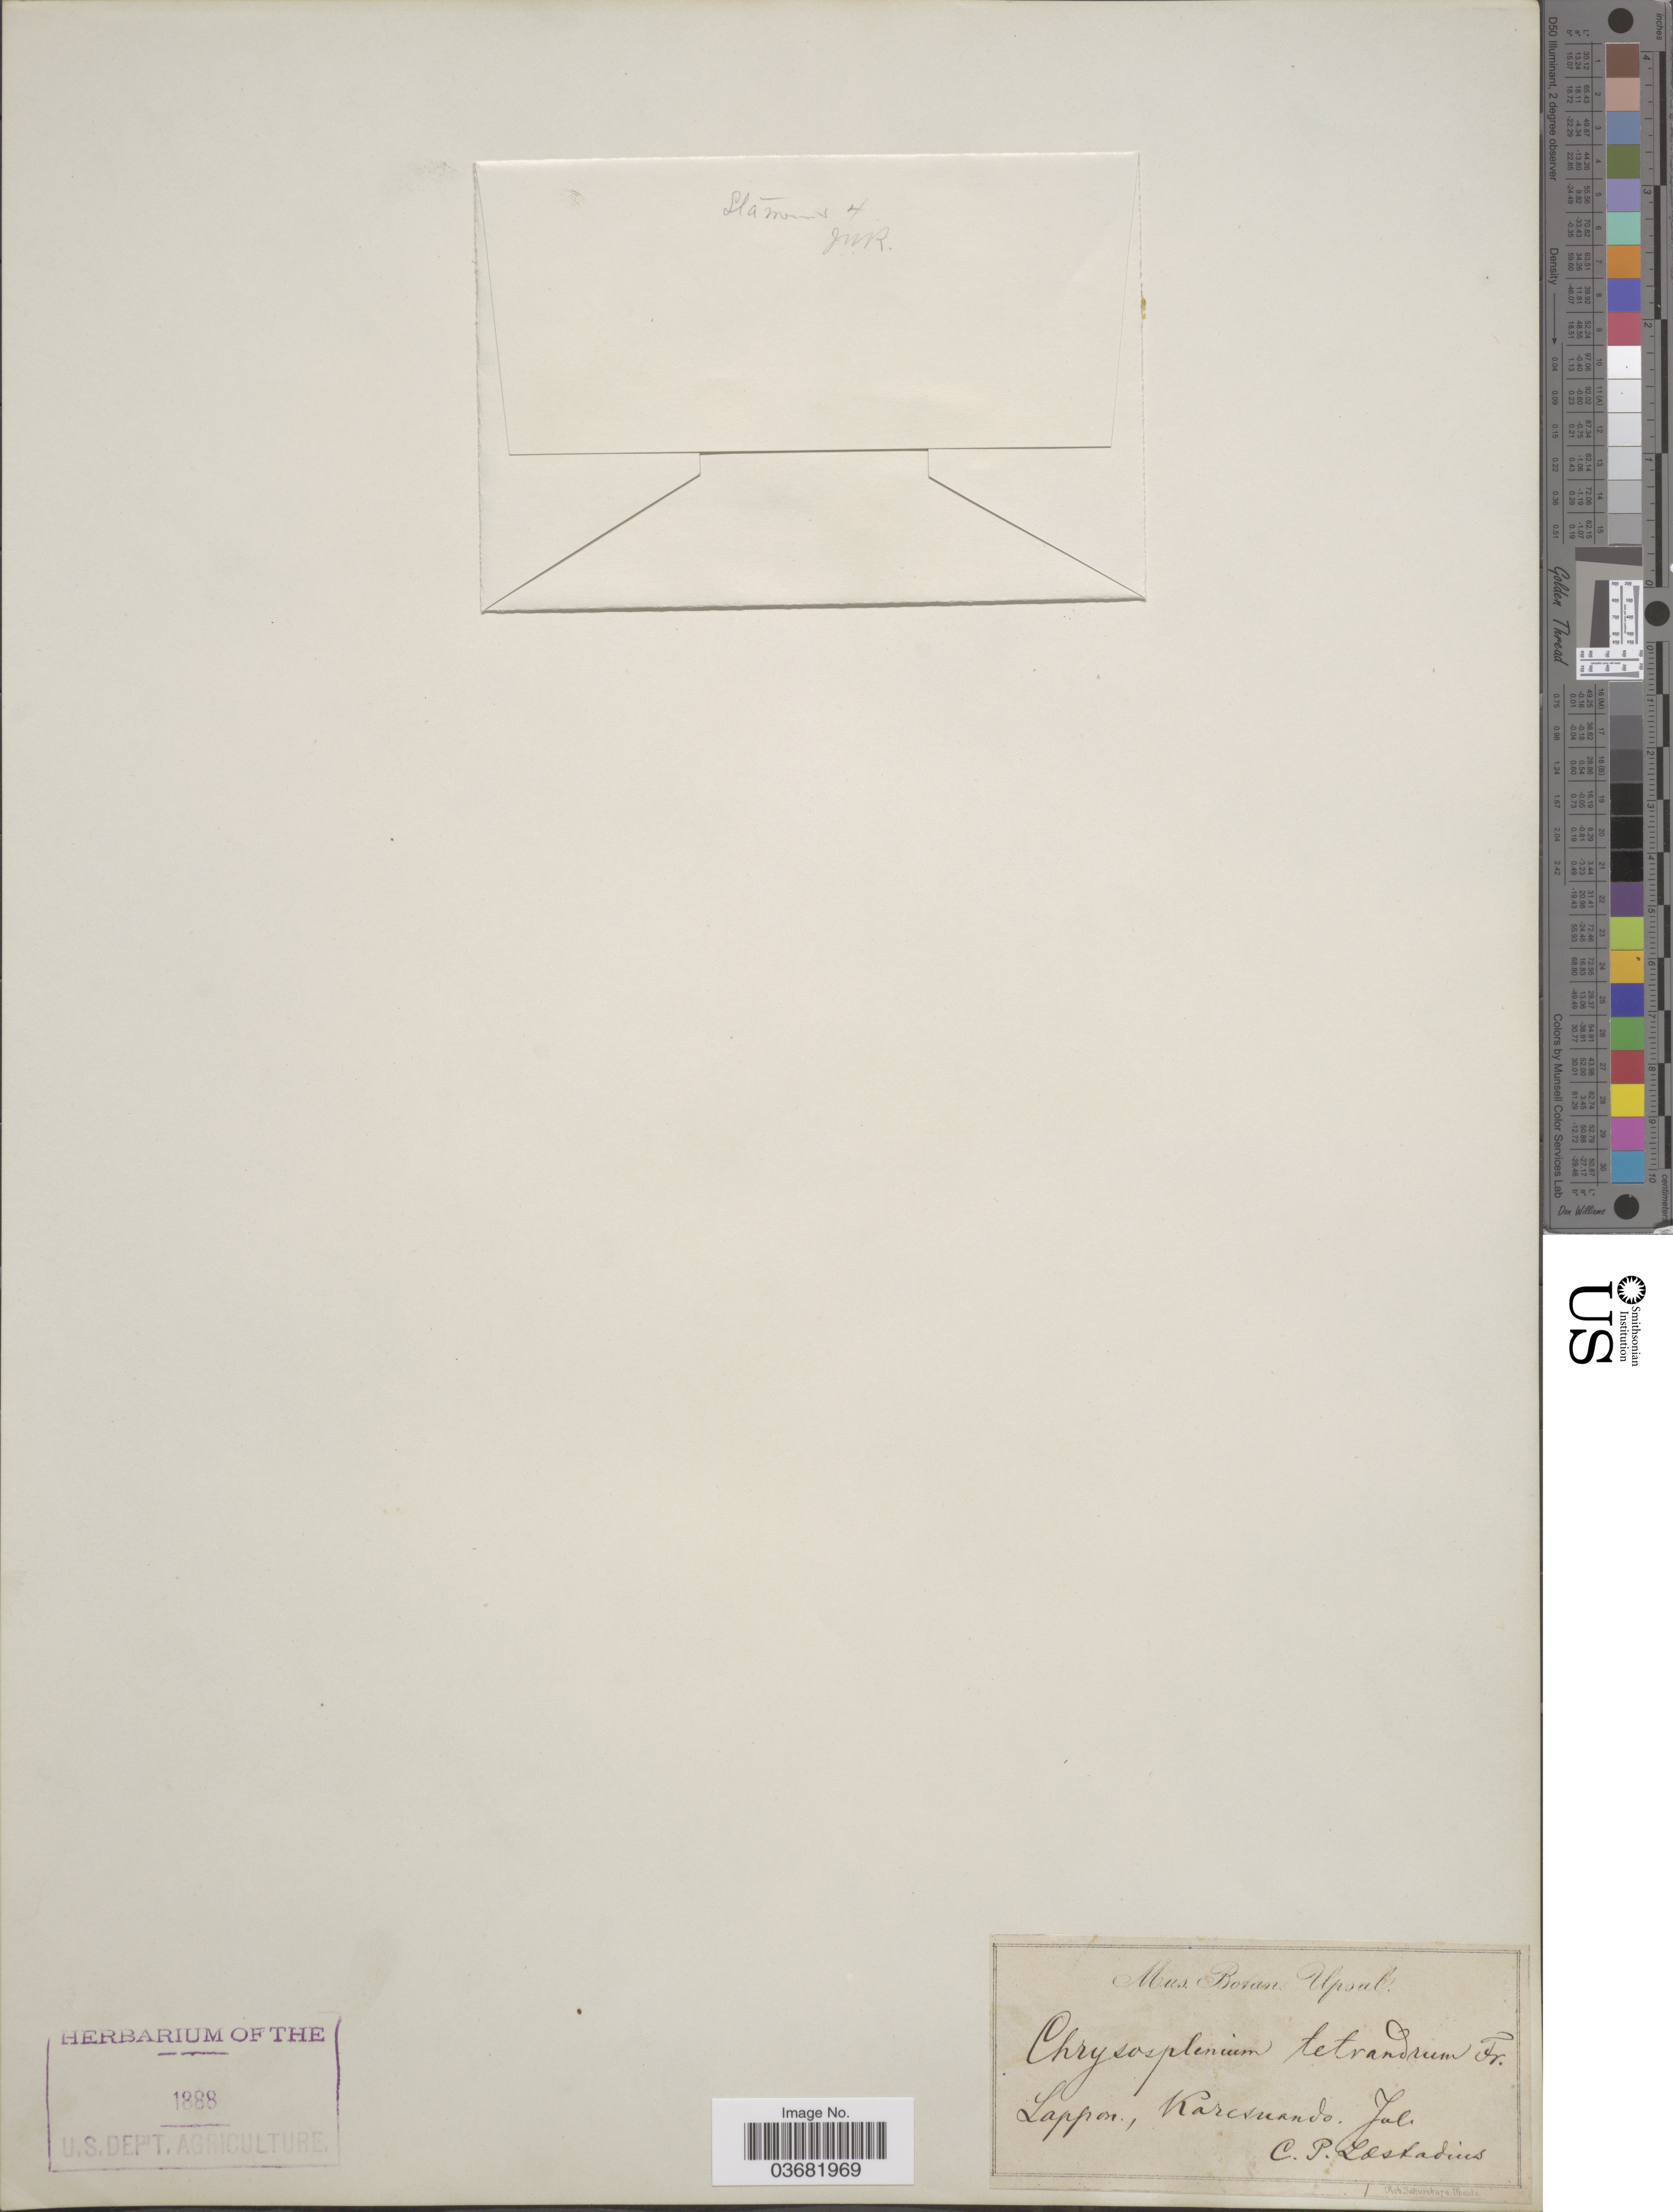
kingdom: Plantae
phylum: Tracheophyta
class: Magnoliopsida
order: Saxifragales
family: Saxifragaceae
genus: Chrysosplenium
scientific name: Chrysosplenium tetrandrum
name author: (N. Lund) Th. Fr.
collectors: C. Lastadius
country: Sweden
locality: Lappon., Karesuando. Jol.